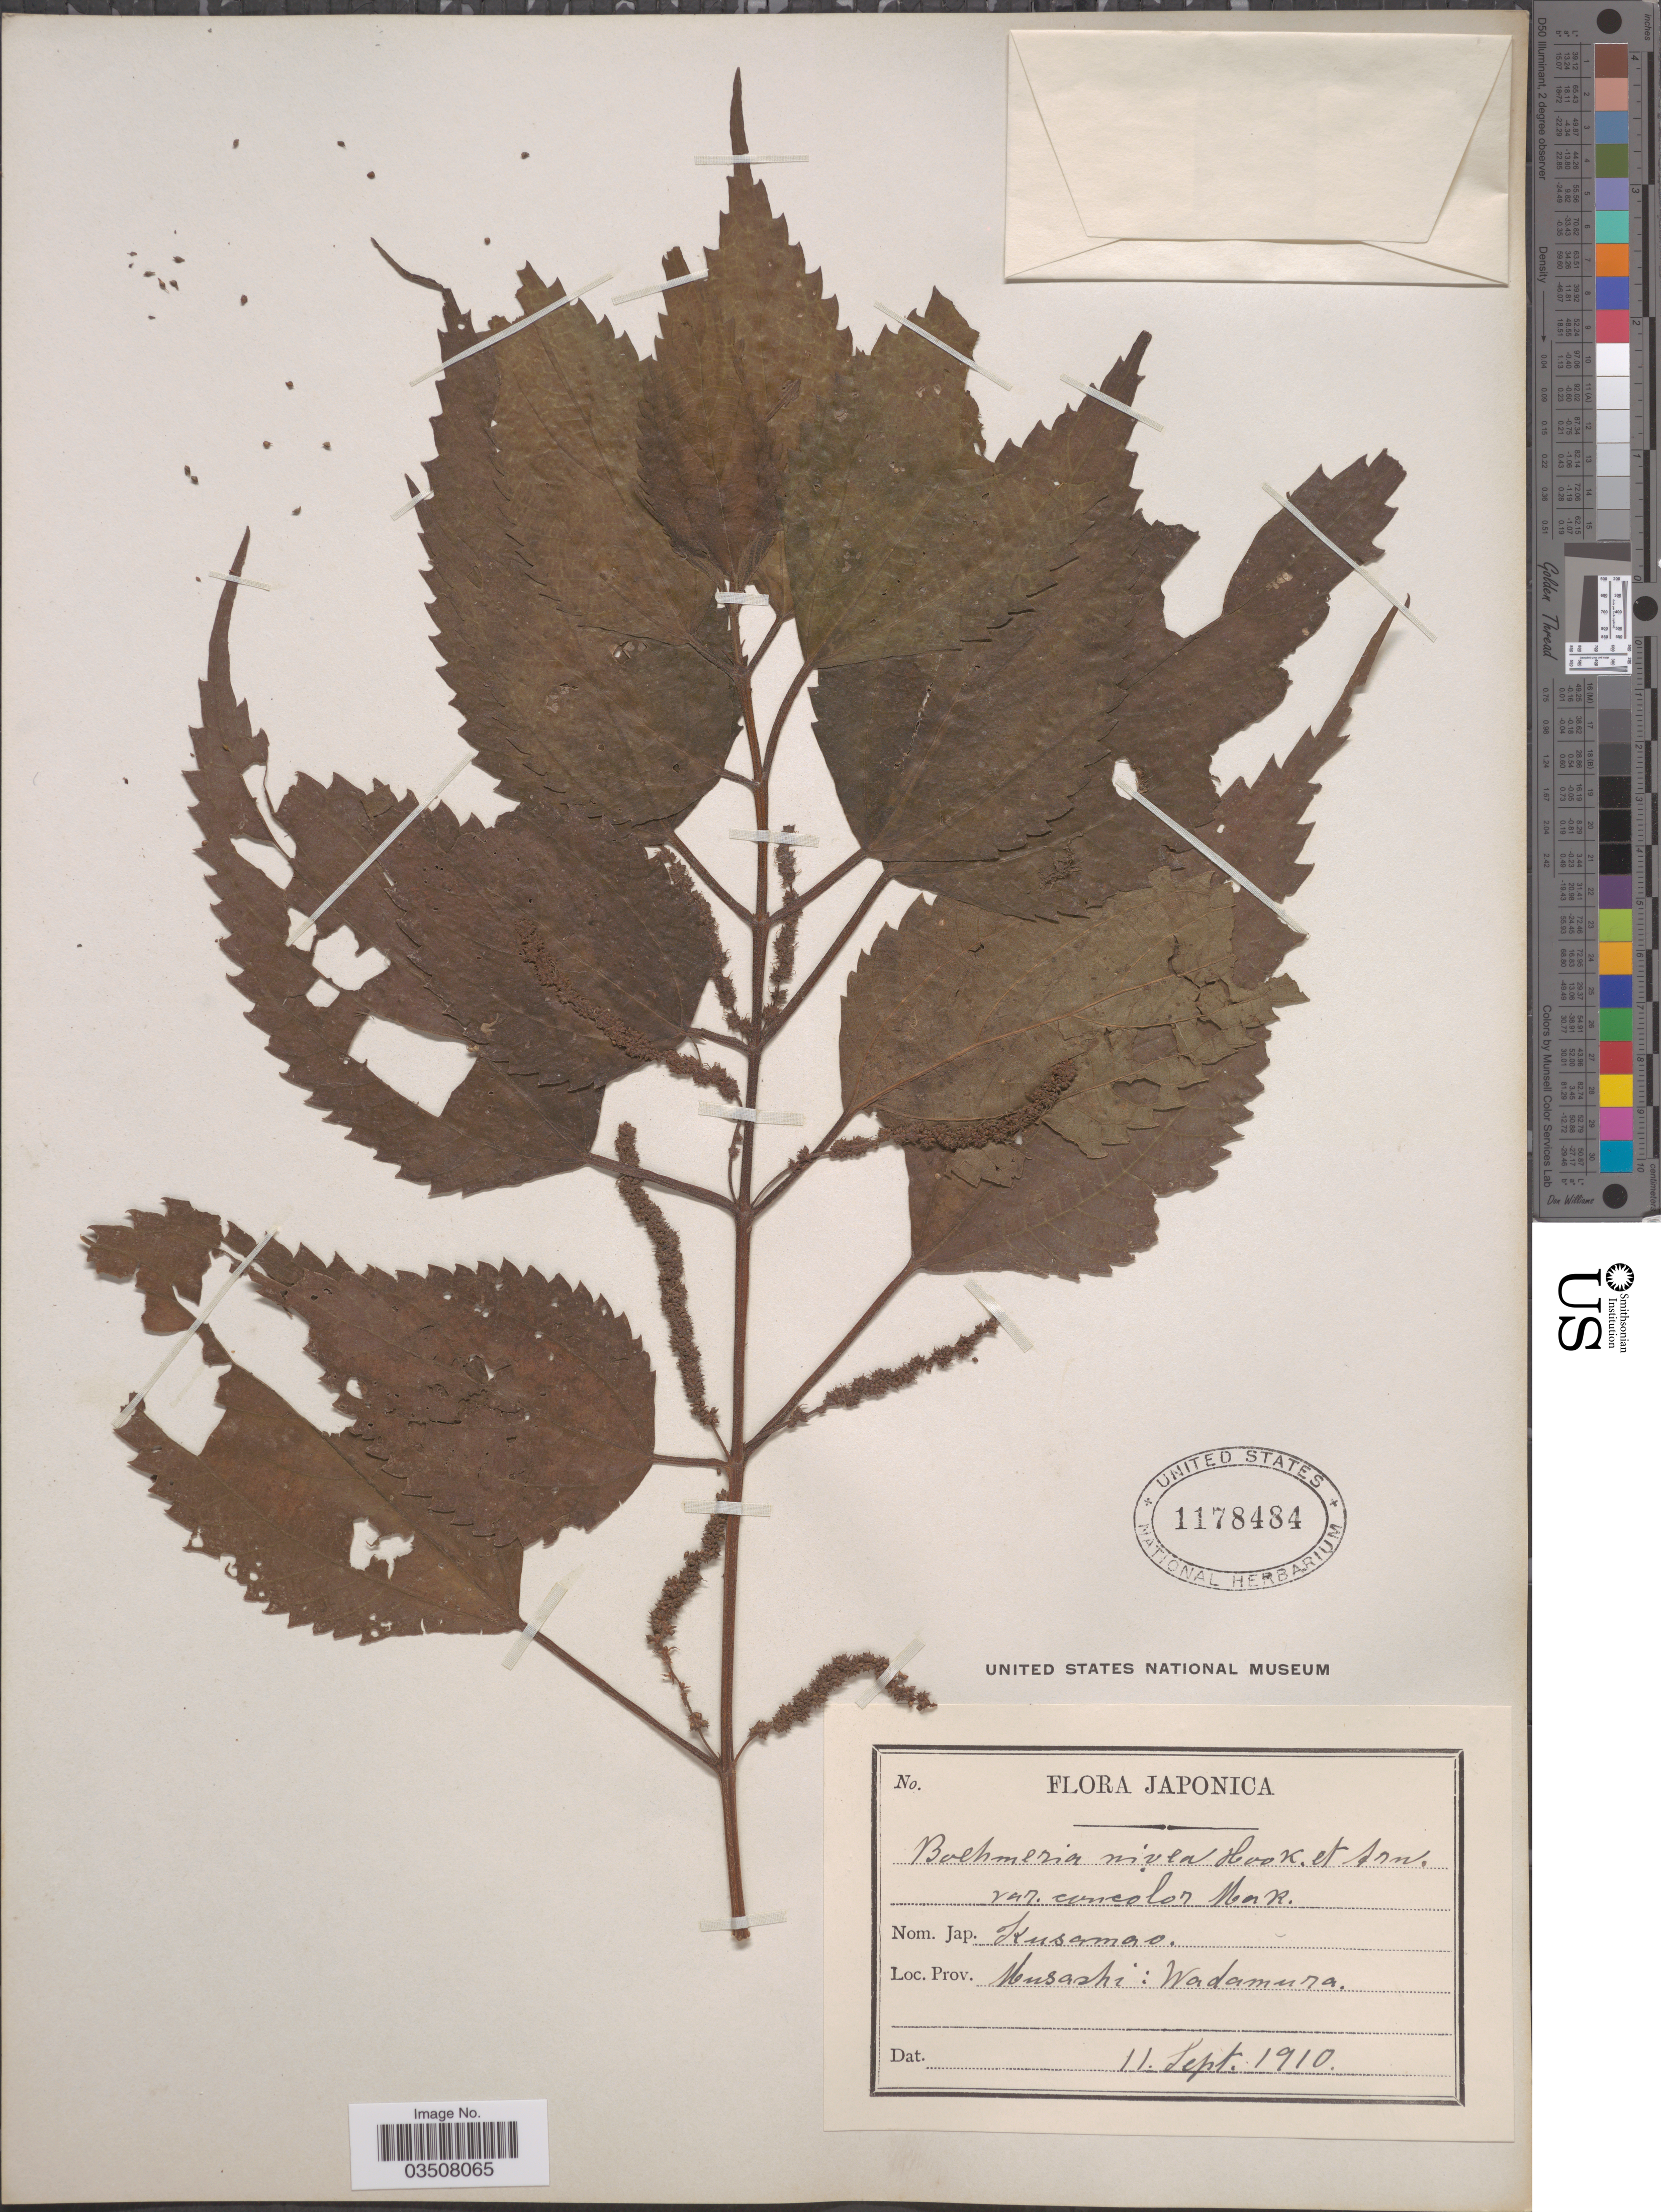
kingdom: Plantae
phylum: Tracheophyta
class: Magnoliopsida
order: Rosales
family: Urticaceae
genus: Boehmeria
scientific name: Boehmeria sieboldiana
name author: Blume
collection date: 1910-09-11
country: Japan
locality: Japonica. Musashi: Wadamura.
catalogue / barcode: US 1178484